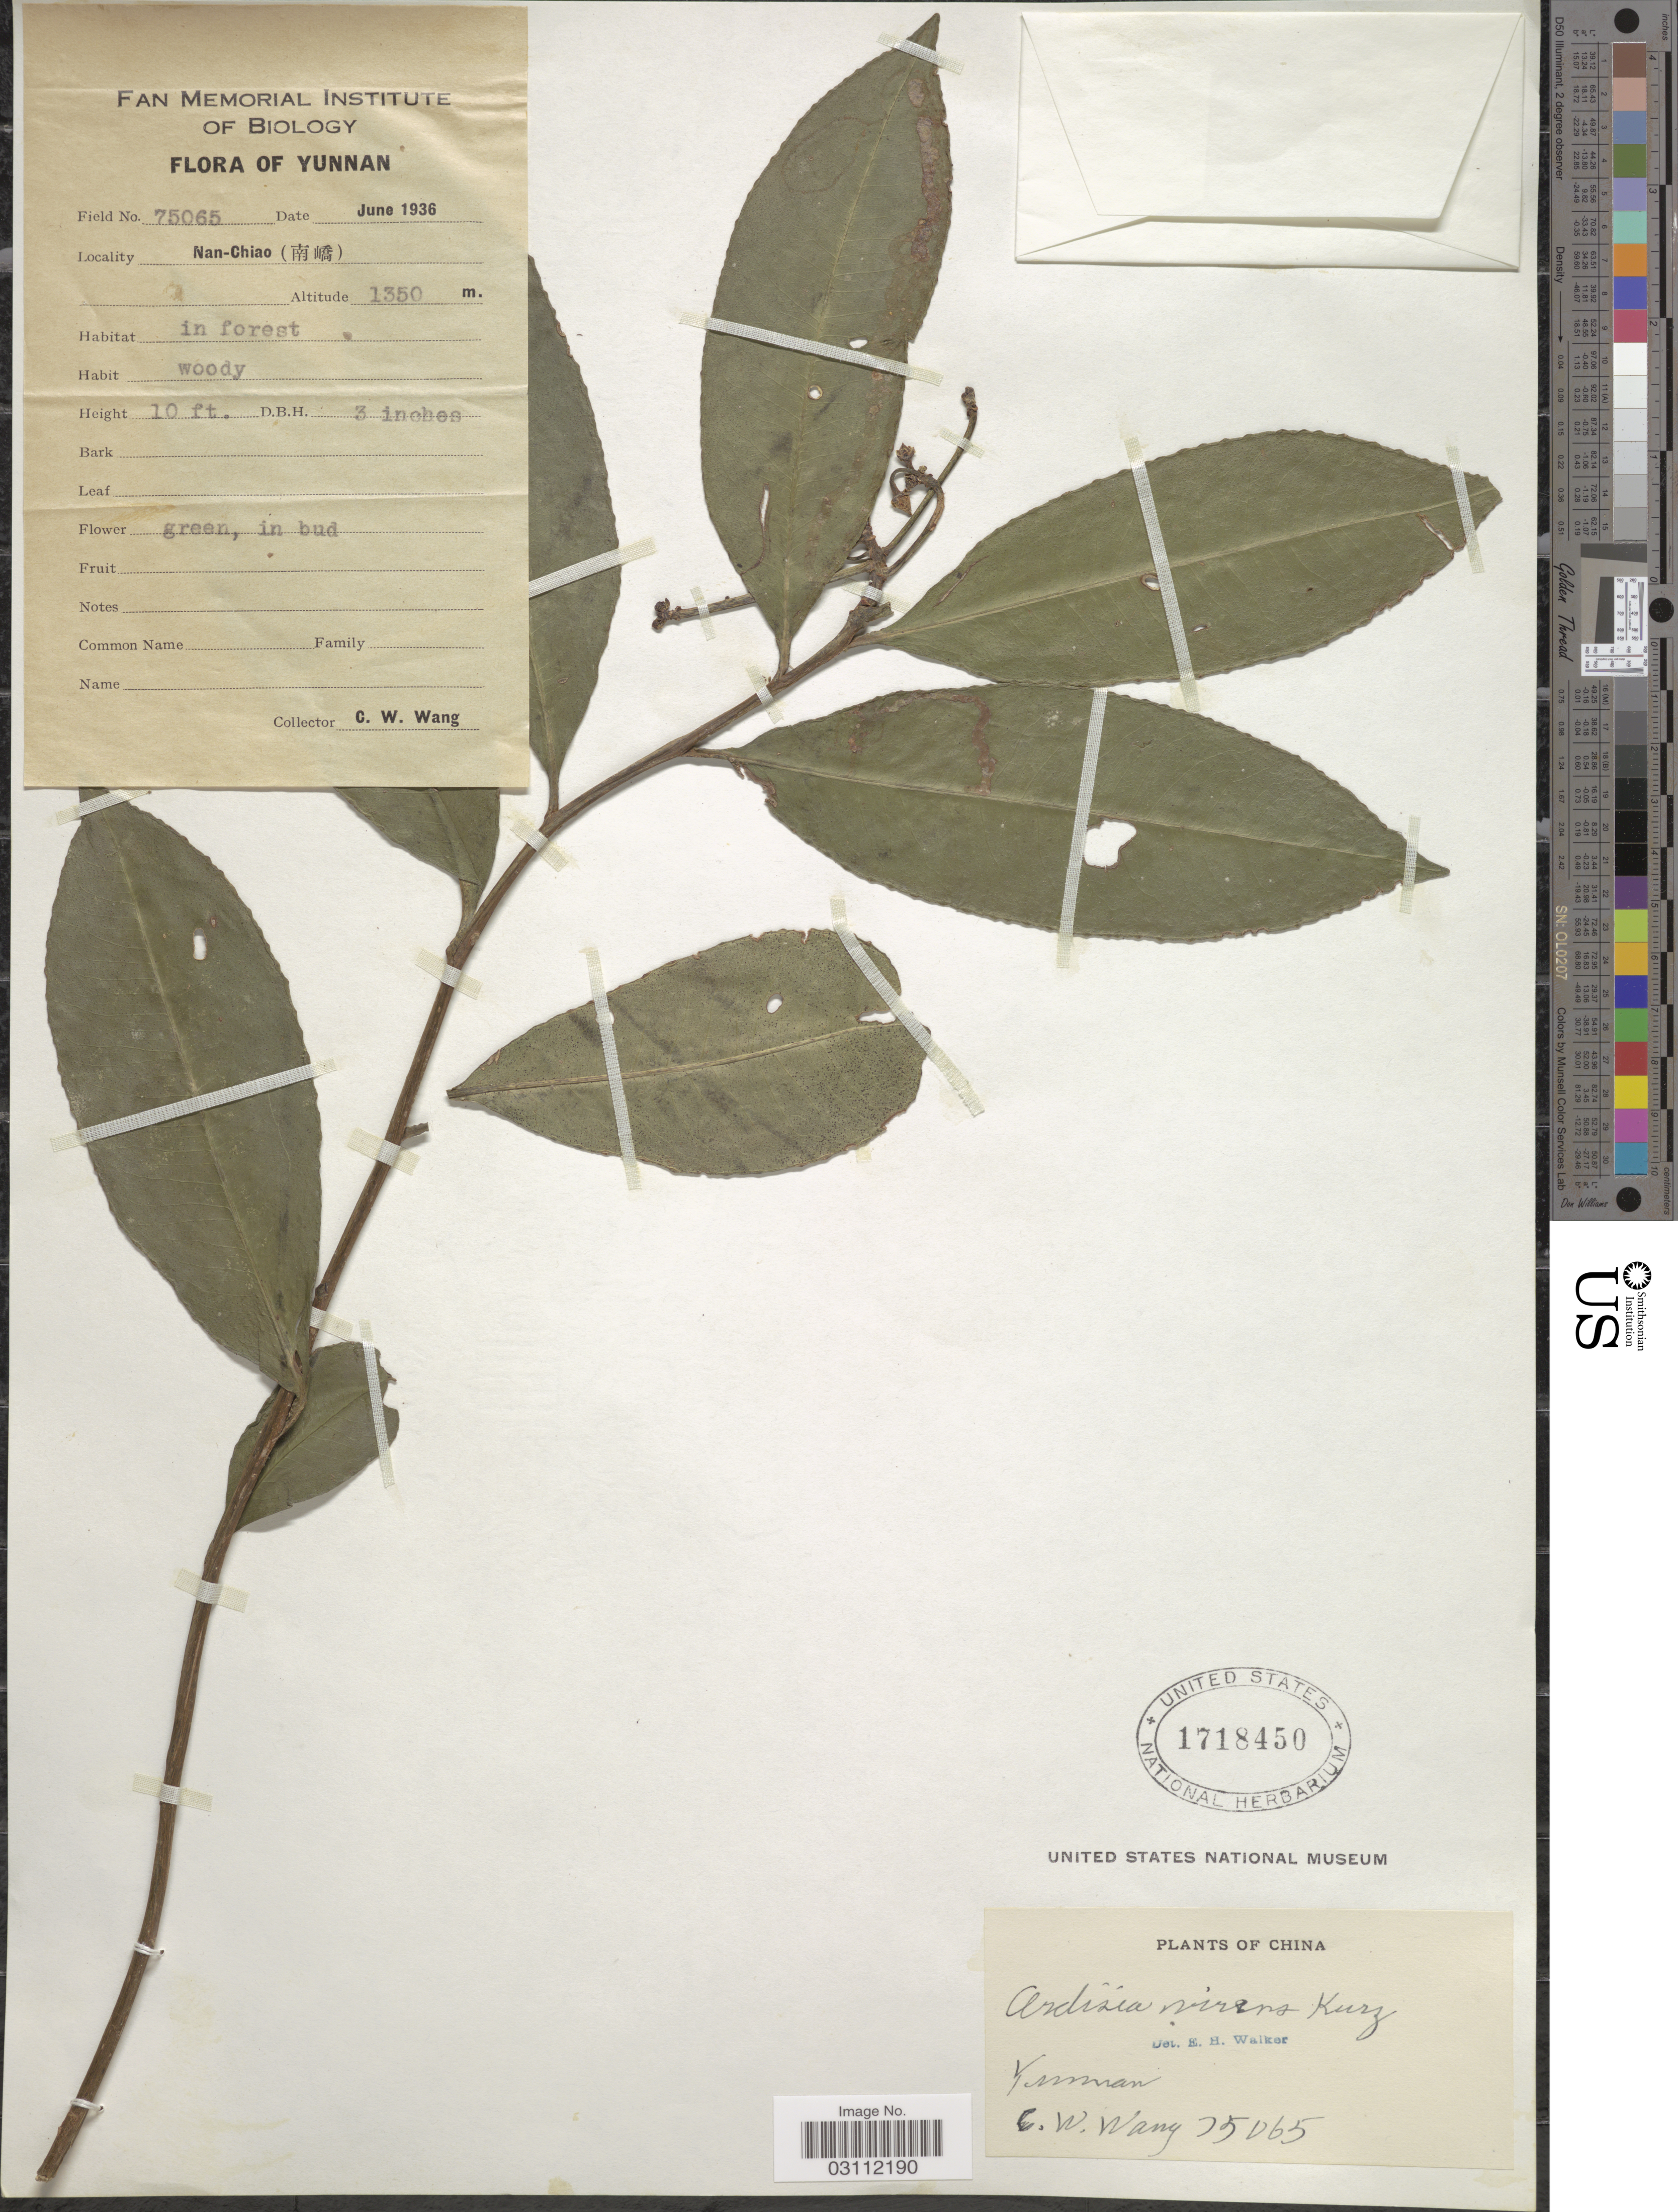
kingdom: Plantae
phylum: Tracheophyta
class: Magnoliopsida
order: Ericales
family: Primulaceae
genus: Ardisia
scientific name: Ardisia virens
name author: Kurz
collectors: C. W. Wang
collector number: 75065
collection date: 1936-06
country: China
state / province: Yunnan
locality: Nan-Chiao (X).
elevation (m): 1350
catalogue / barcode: US 1718450